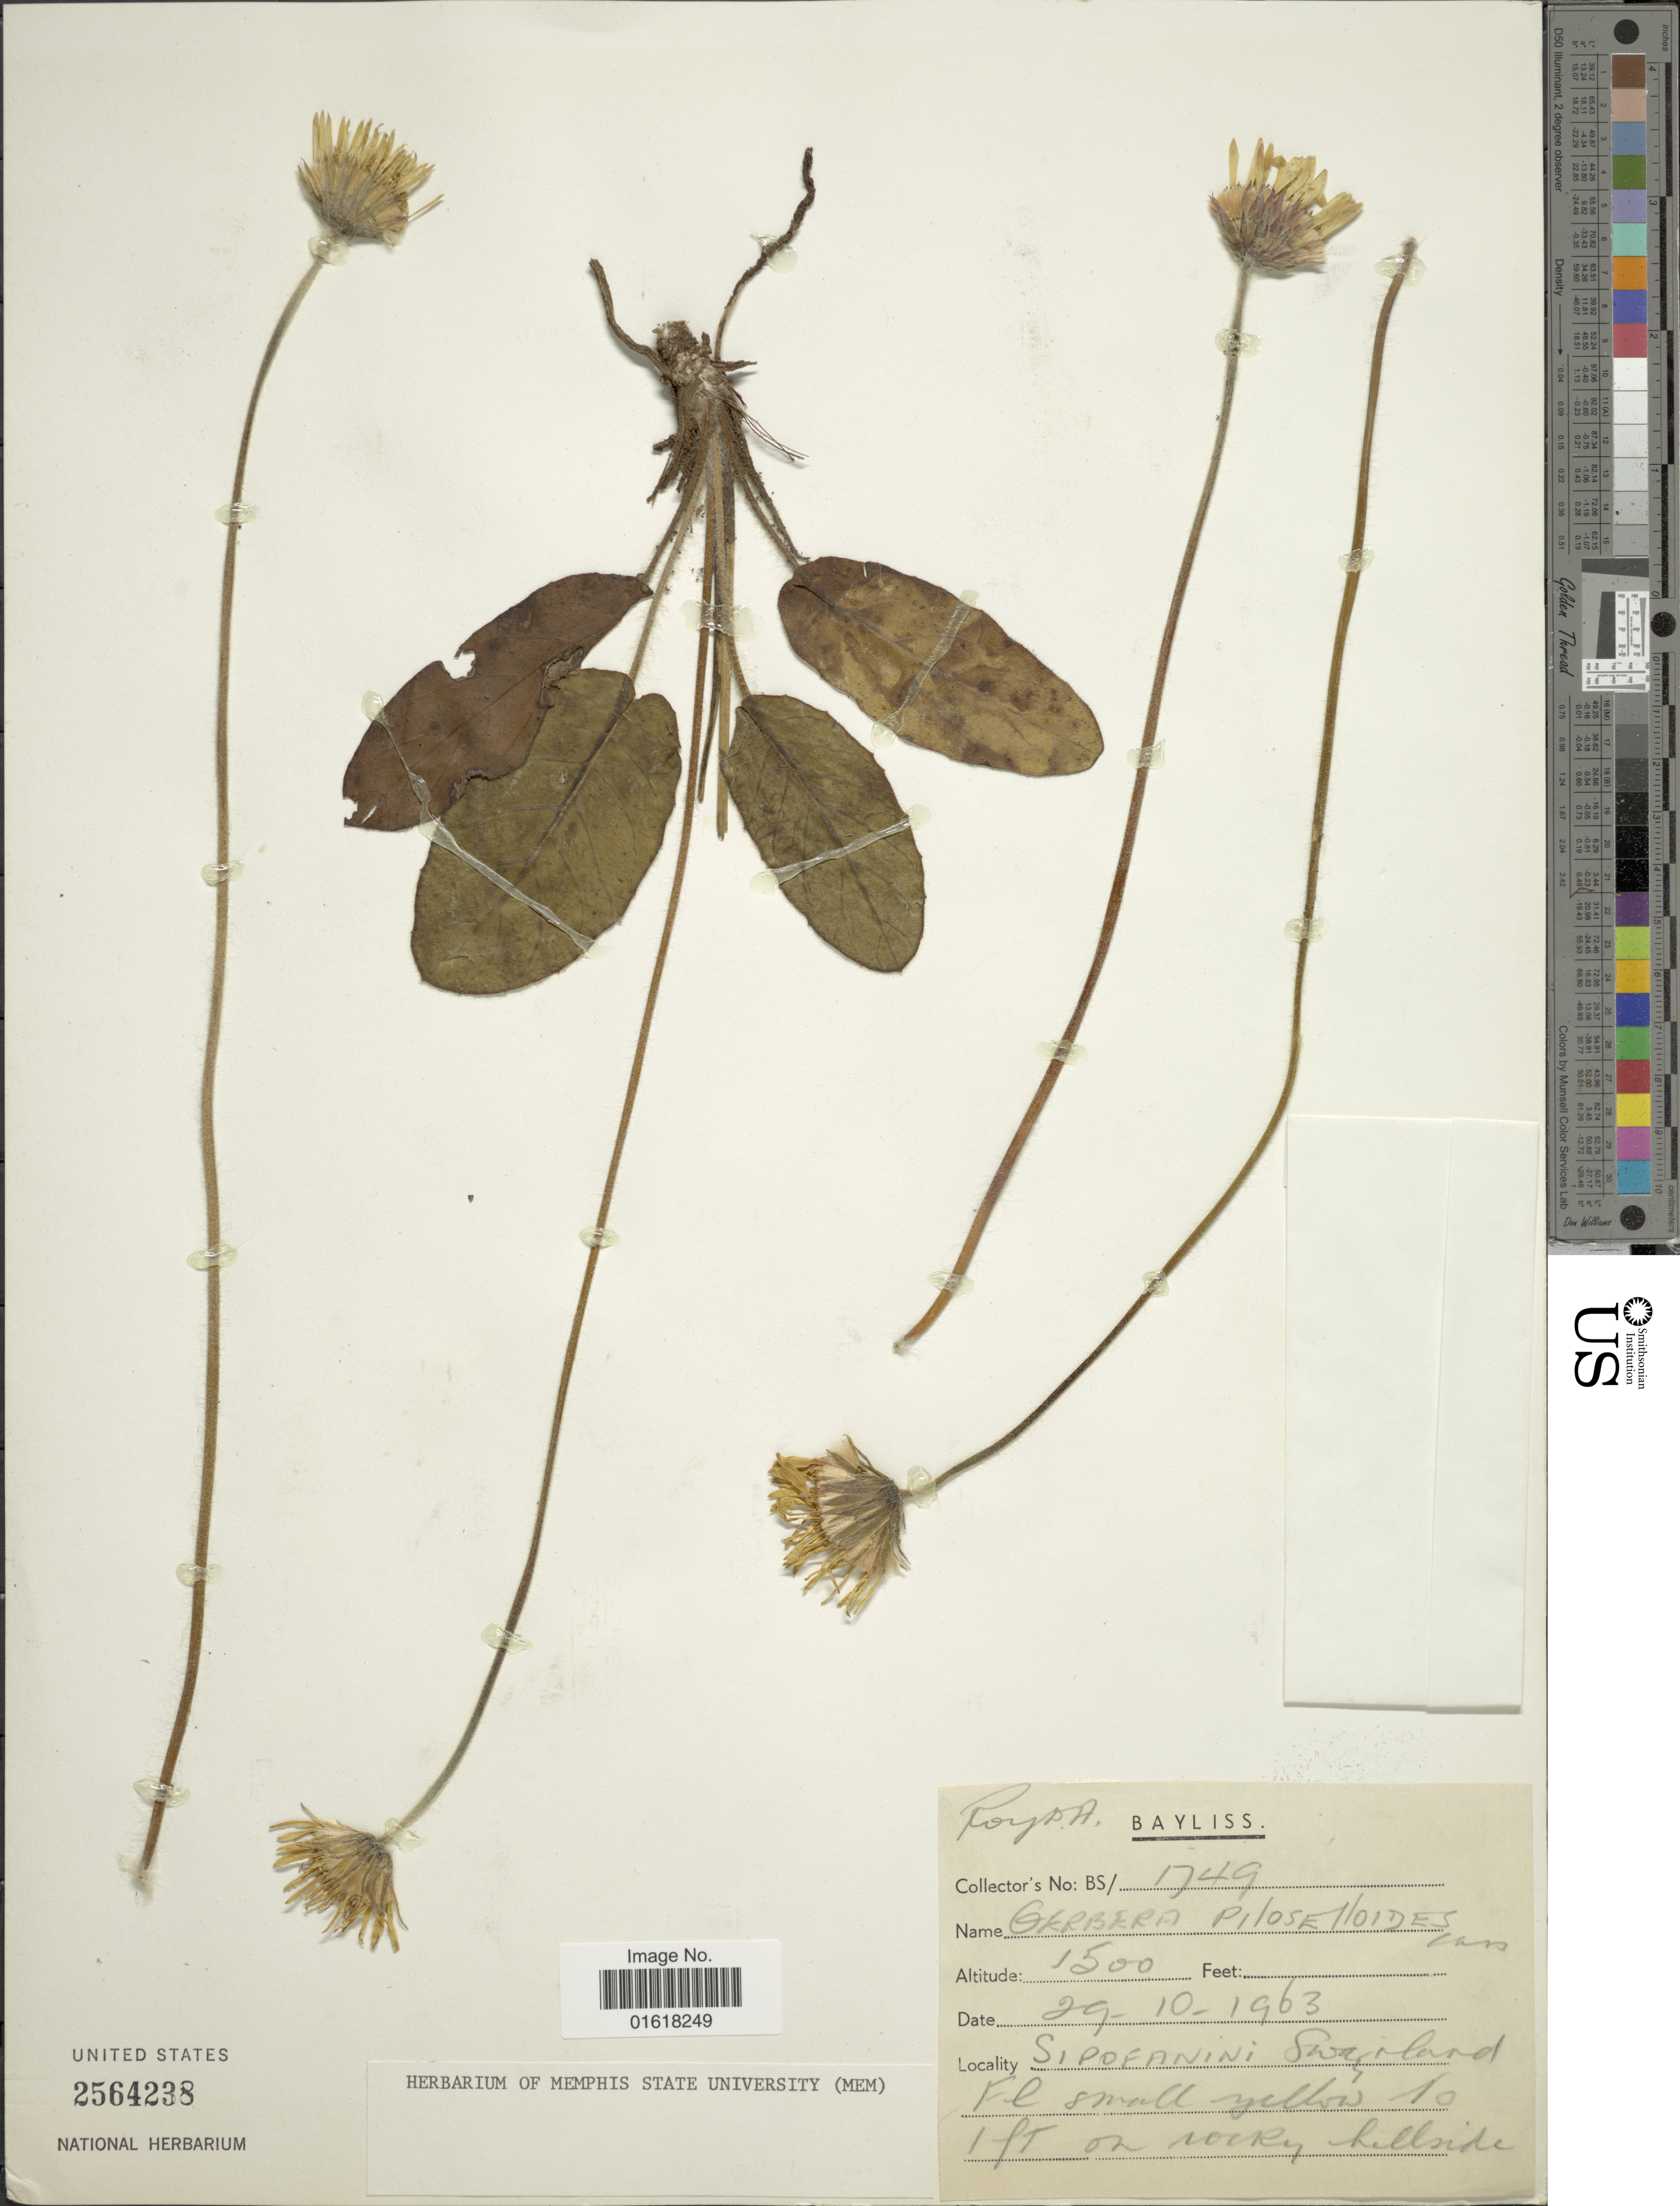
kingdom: Plantae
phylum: Tracheophyta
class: Magnoliopsida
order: Asterales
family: Asteraceae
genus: Piloselloides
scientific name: Piloselloides hirsuta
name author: (Forssk.) C. Jeffrey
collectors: R. Bayliss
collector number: BS/1749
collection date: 1963-10-29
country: Eswatini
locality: Sipofanini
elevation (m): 457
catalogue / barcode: US 2564238